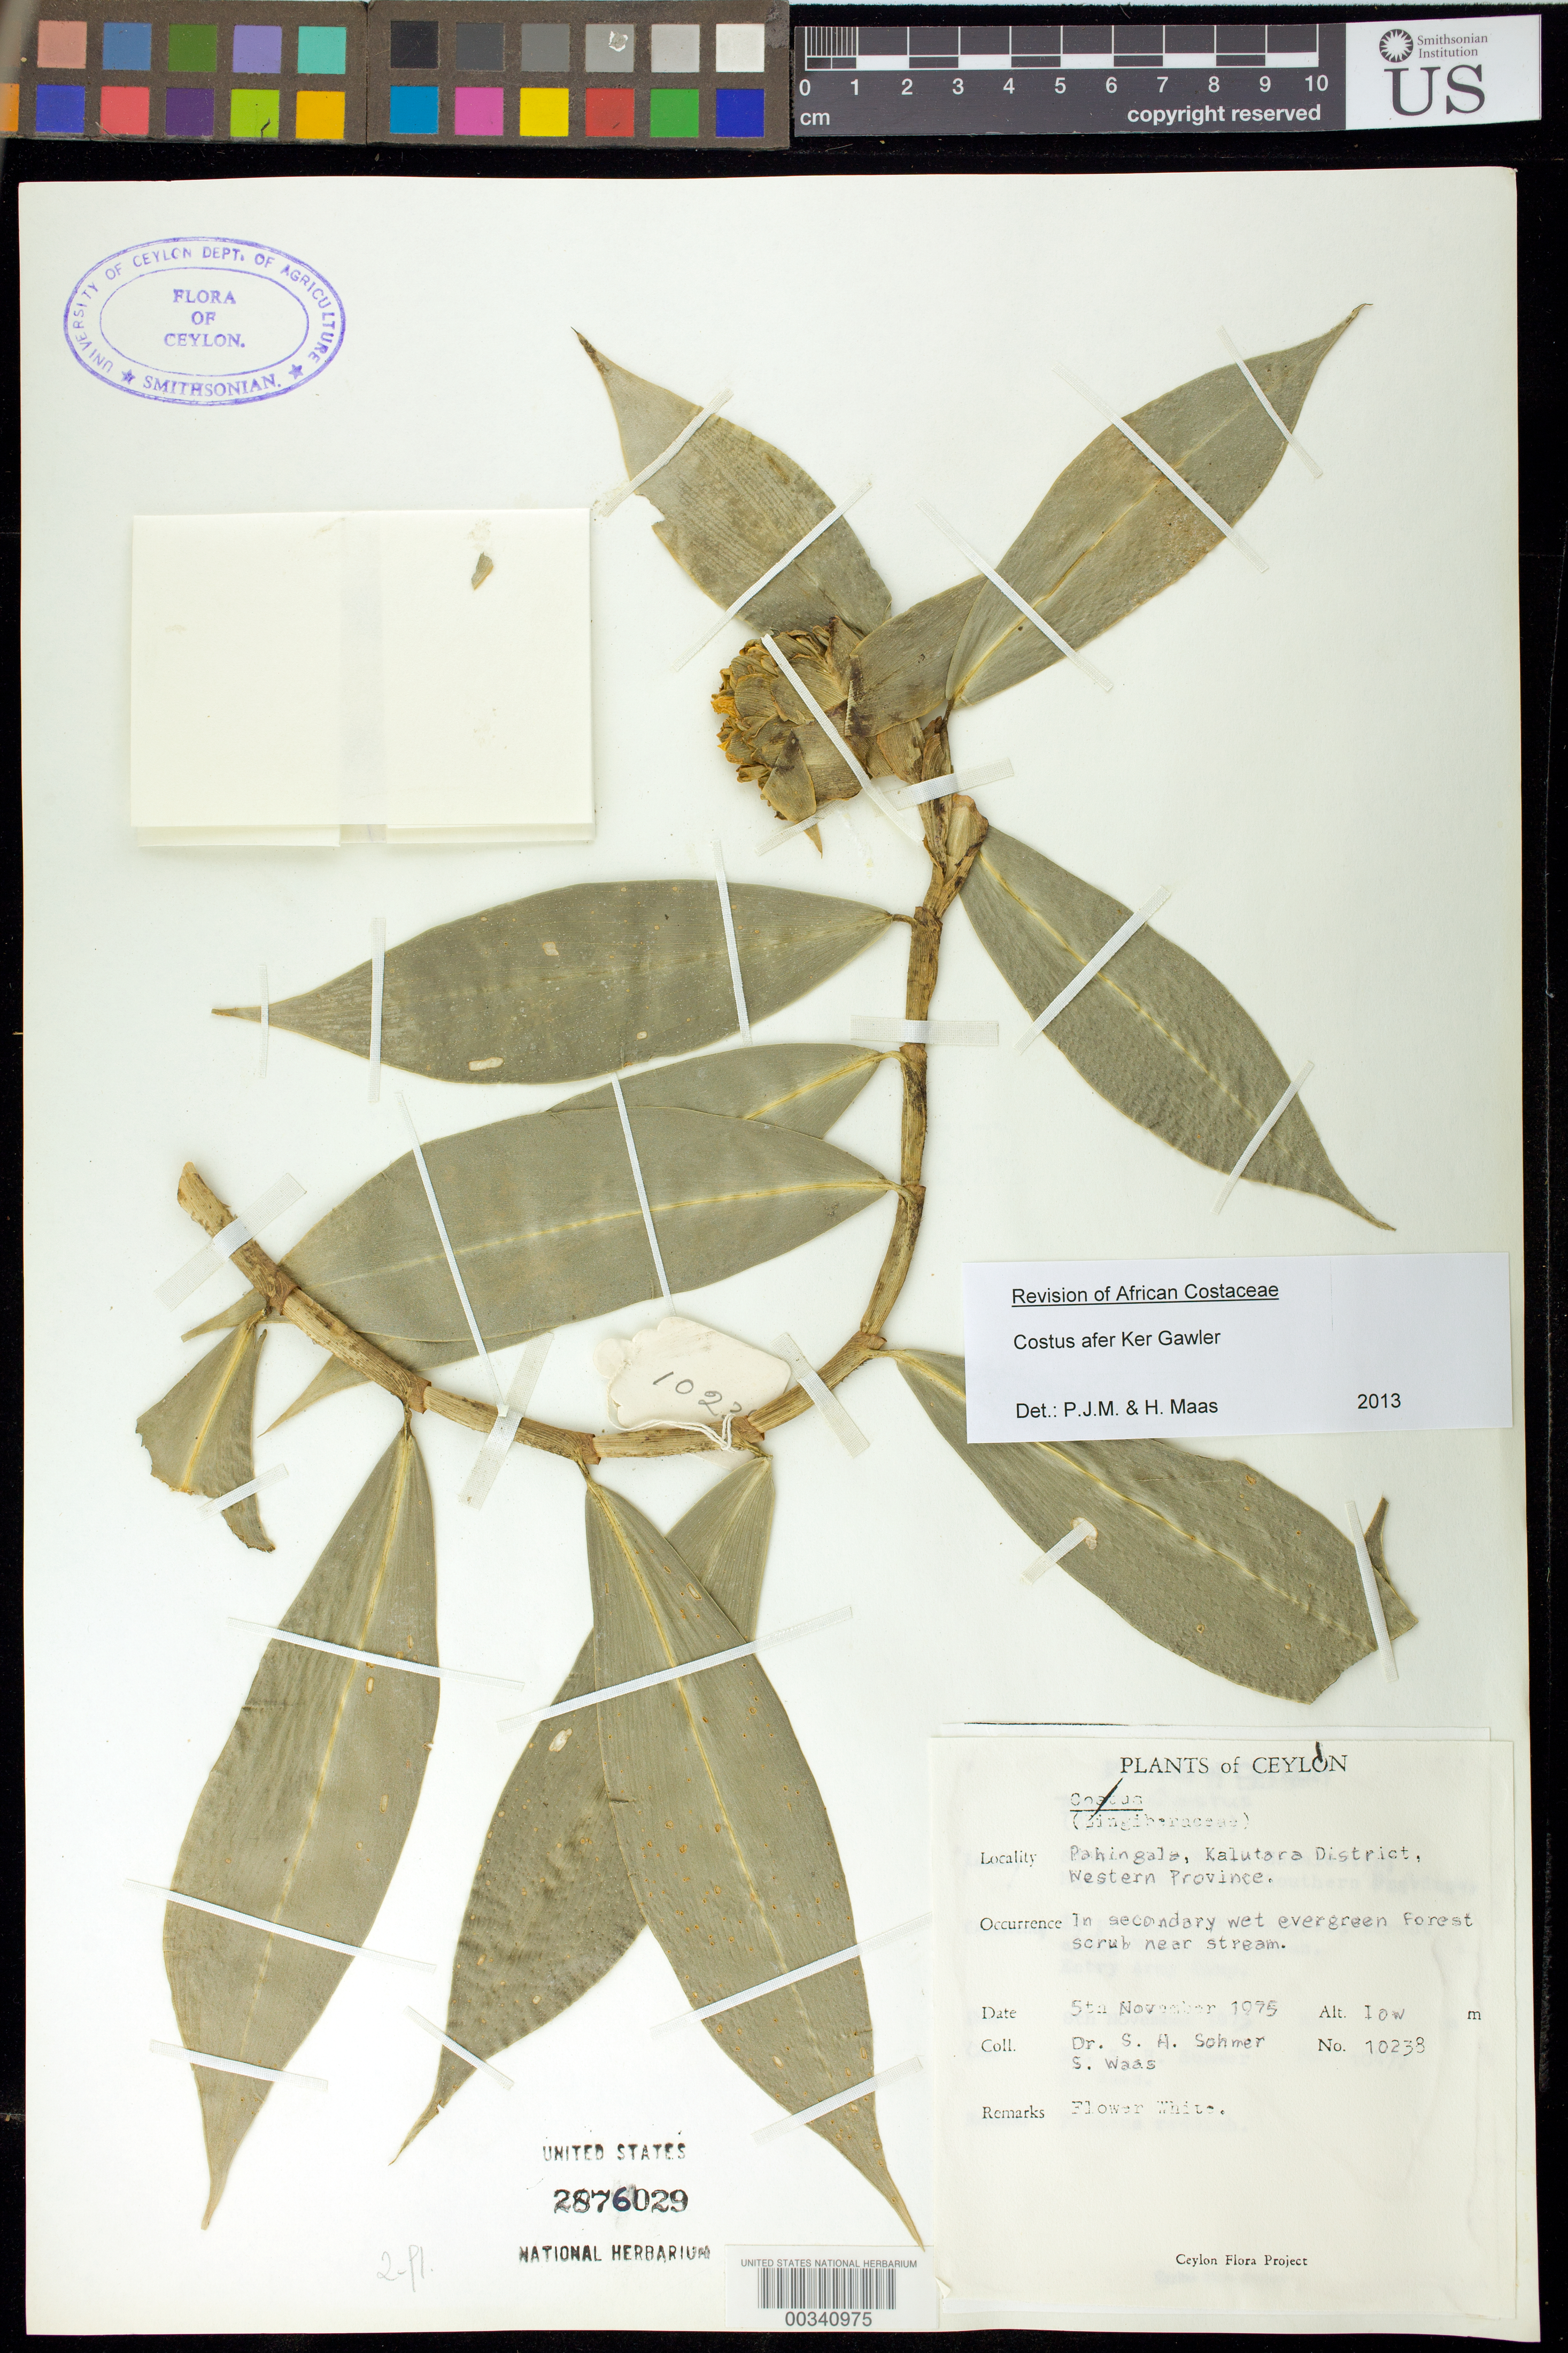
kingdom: Plantae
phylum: Tracheophyta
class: Liliopsida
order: Zingiberales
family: Costaceae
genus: Costus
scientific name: Costus afer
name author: Ker Gawl.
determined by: Maas, Paul J.; Maas van de Kamer, H.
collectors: S. H. Sohmer & S. Waas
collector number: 10238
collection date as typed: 05 Nov 1975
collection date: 1975-11-05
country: Sri Lanka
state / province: Western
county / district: Kalutara Dist.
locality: Plants of ceylon, pahingala, low altitude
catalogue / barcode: US 2876029